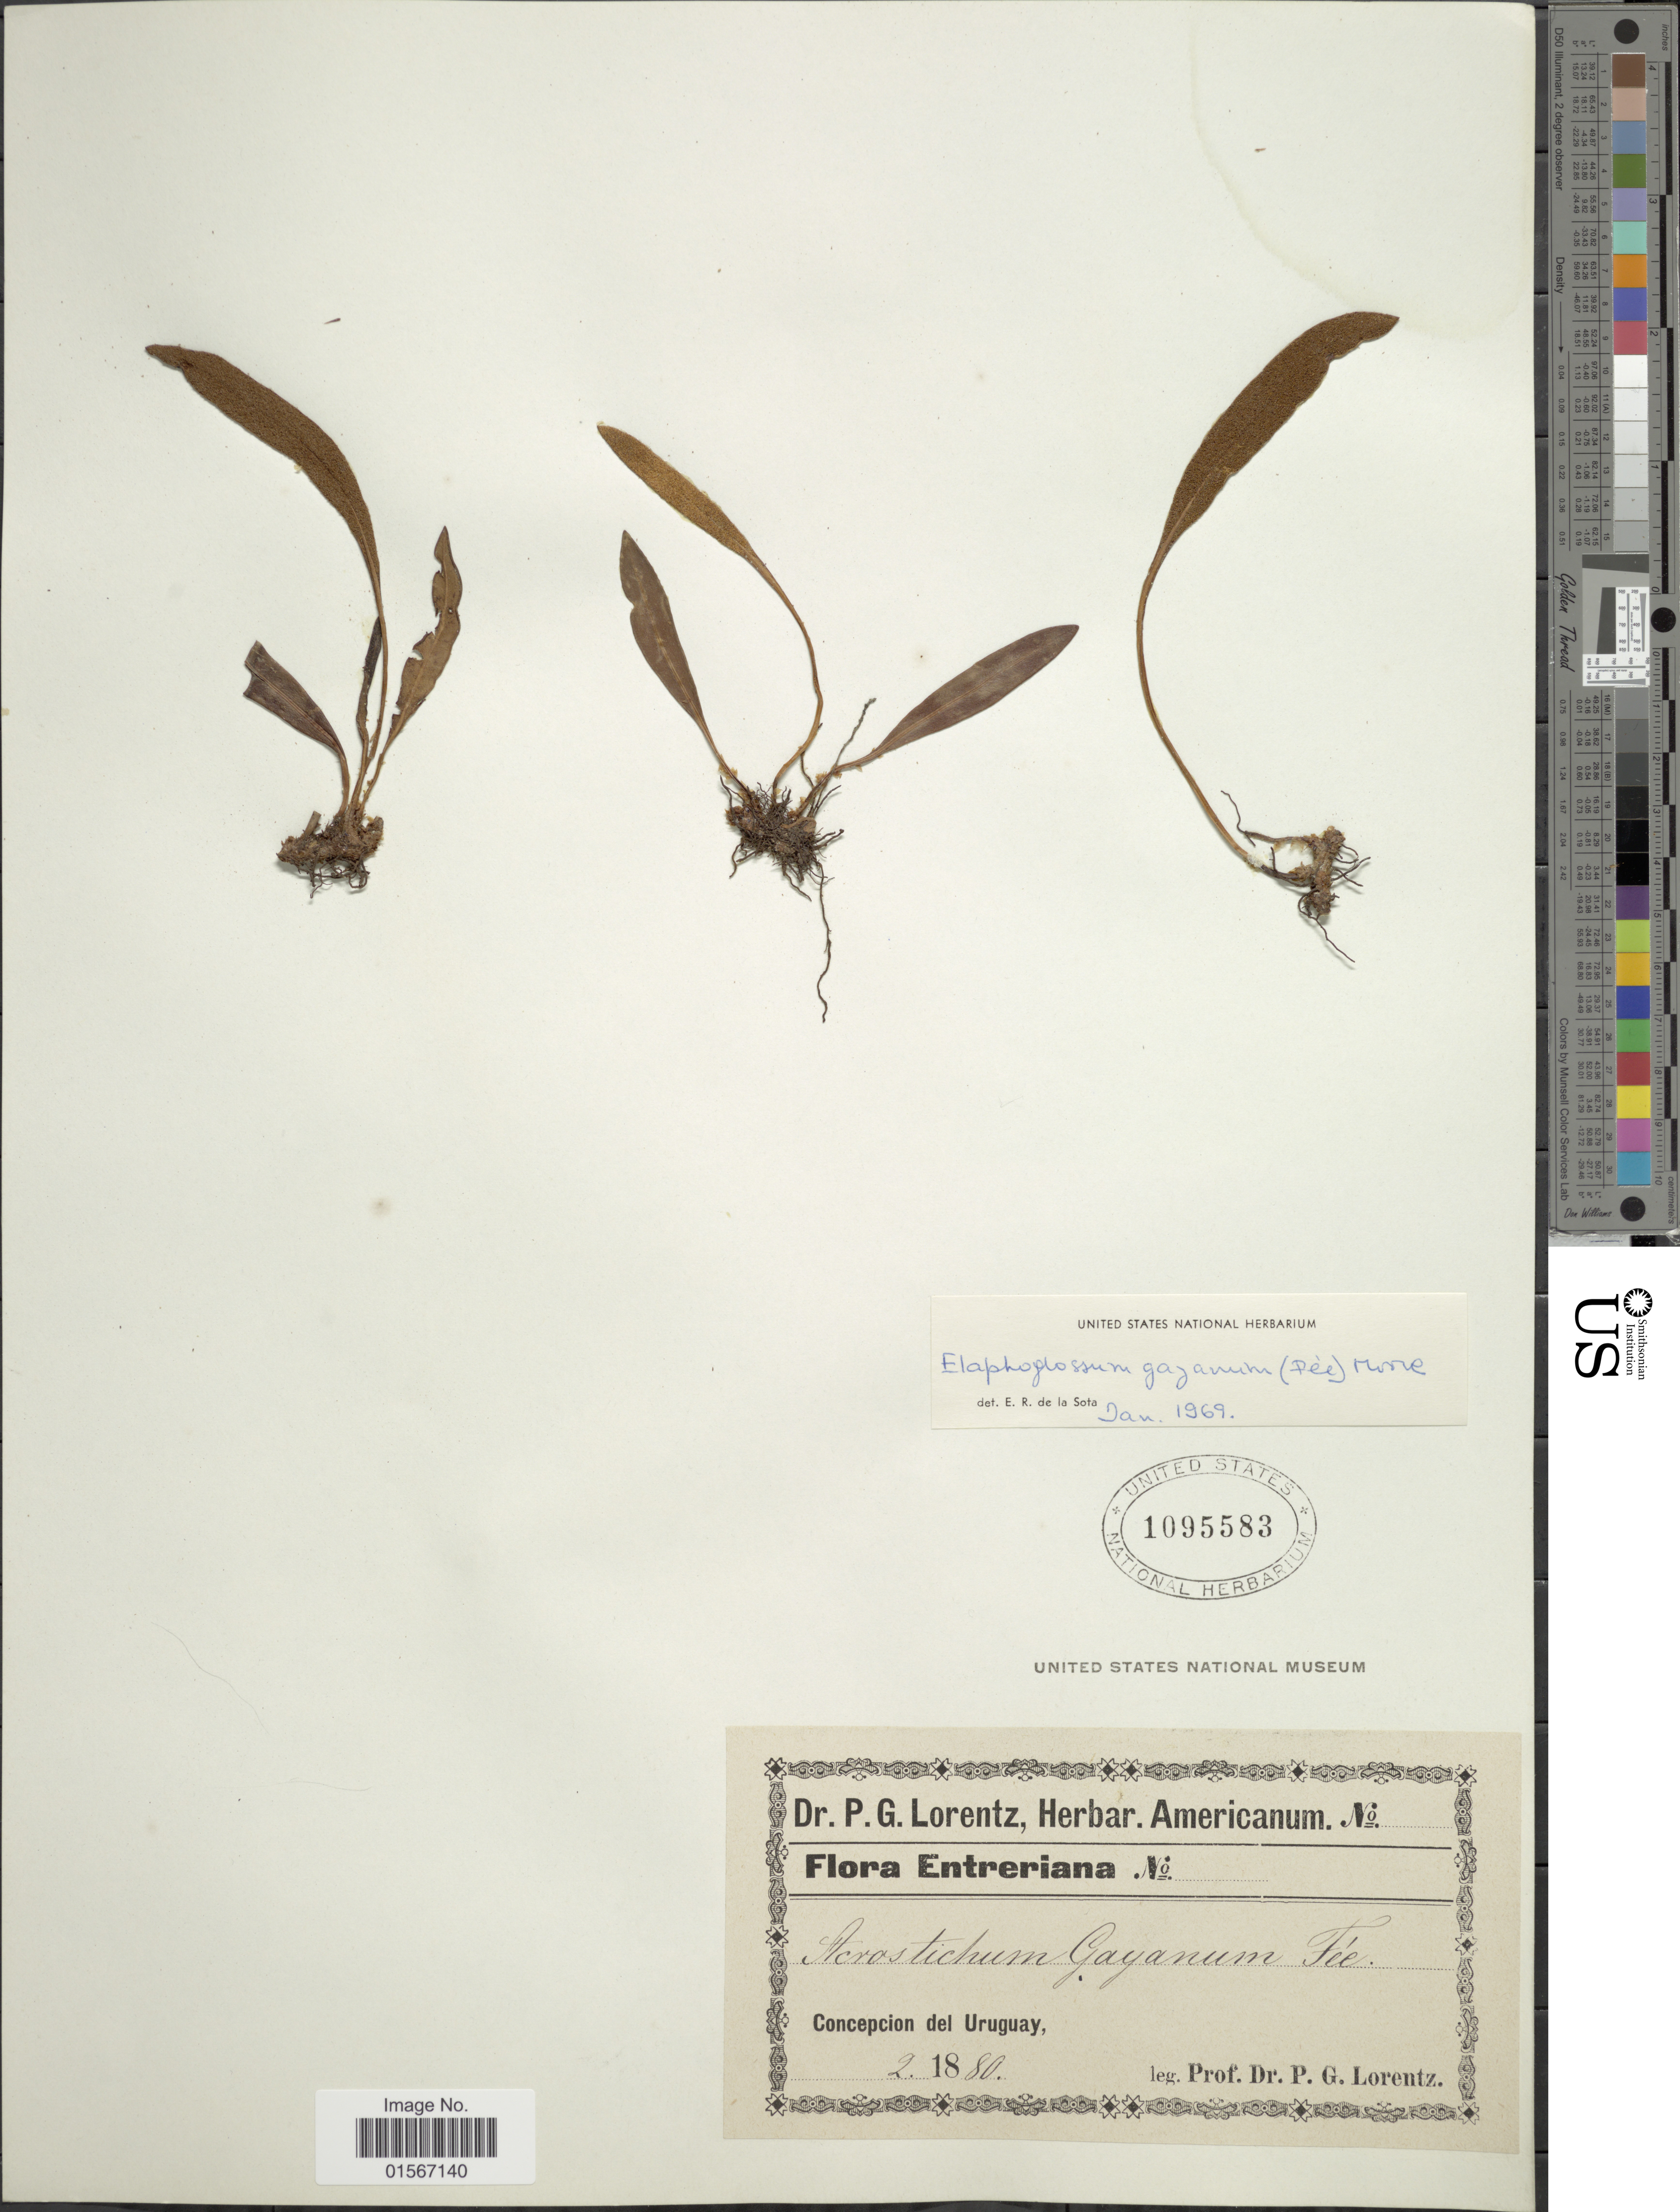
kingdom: Plantae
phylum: Tracheophyta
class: Polypodiopsida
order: Polypodiales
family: Dryopteridaceae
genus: Elaphoglossum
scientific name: Elaphoglossum minutum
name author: (Pohl ex Fée) T. Moore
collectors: P. G. Lorentz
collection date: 1880-02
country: Uruguay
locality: Entreriana, Concepcion del Uruguay.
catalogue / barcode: US 1095583